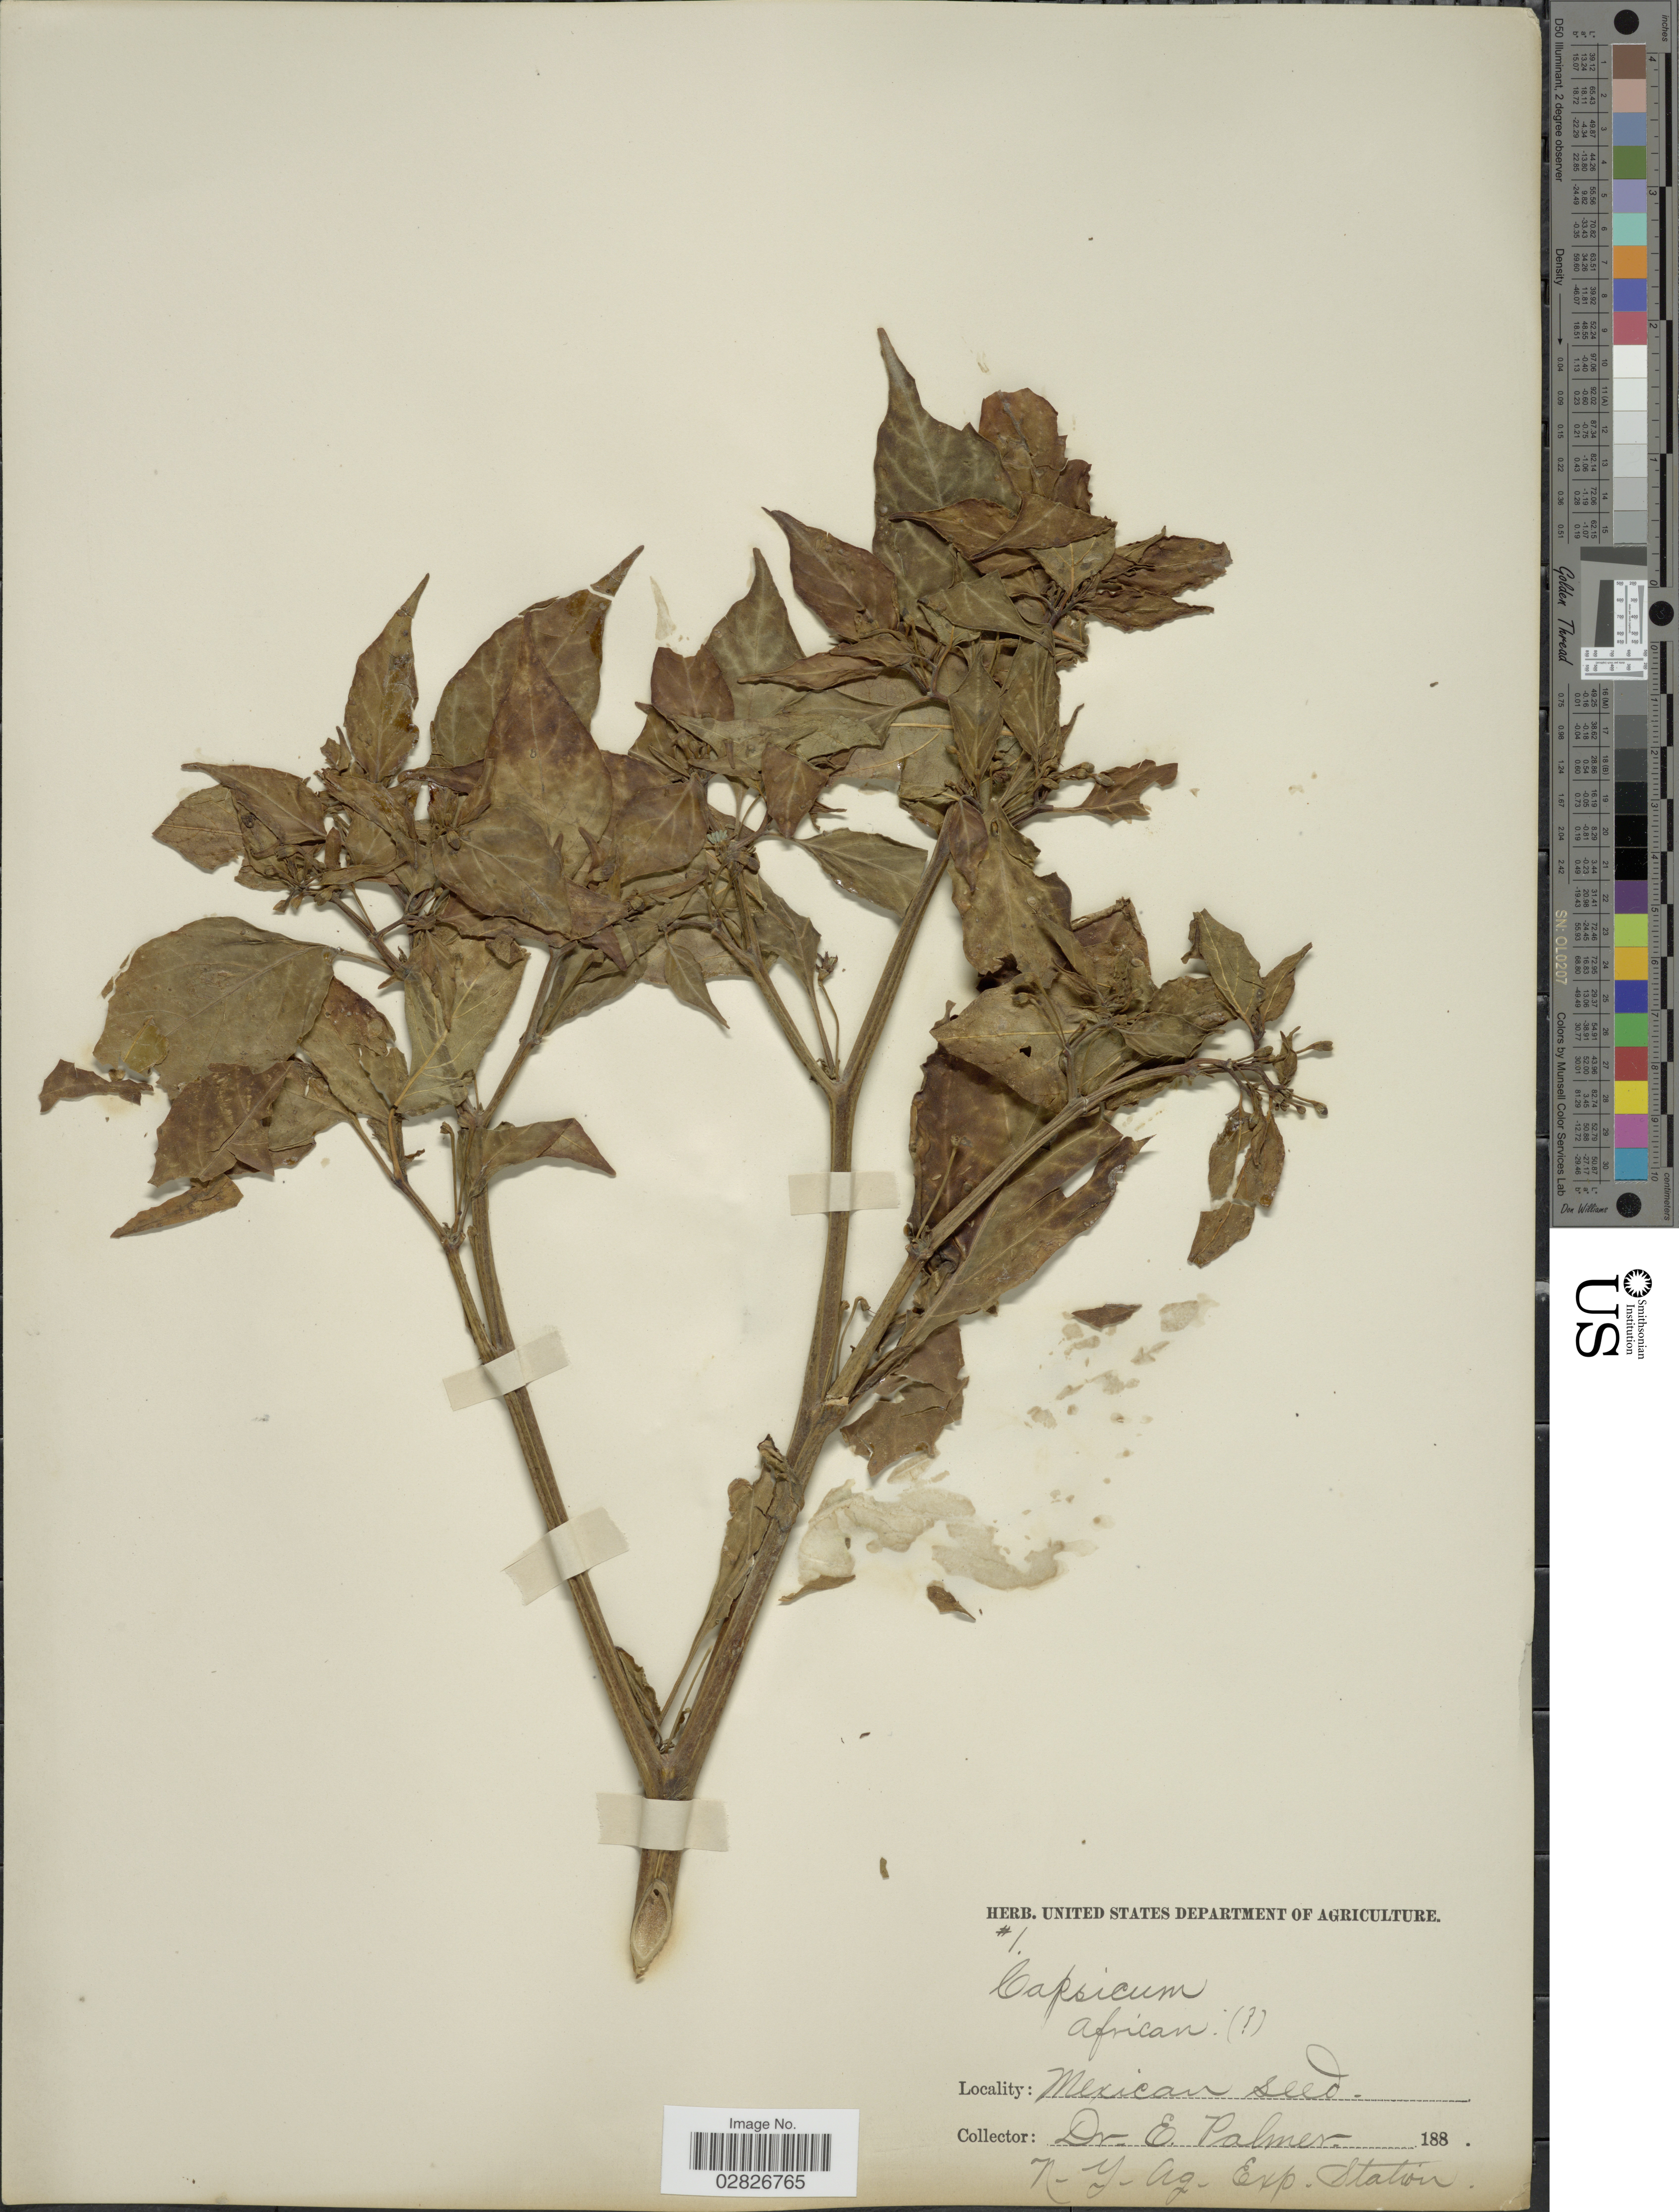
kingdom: Plantae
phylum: Tracheophyta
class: Magnoliopsida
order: Solanales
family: Solanaceae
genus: Capsicum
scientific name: Capsicum sp.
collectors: E. Palmer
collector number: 1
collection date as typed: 188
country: United States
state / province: New York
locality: N.Y. Ag. Exp. Station.